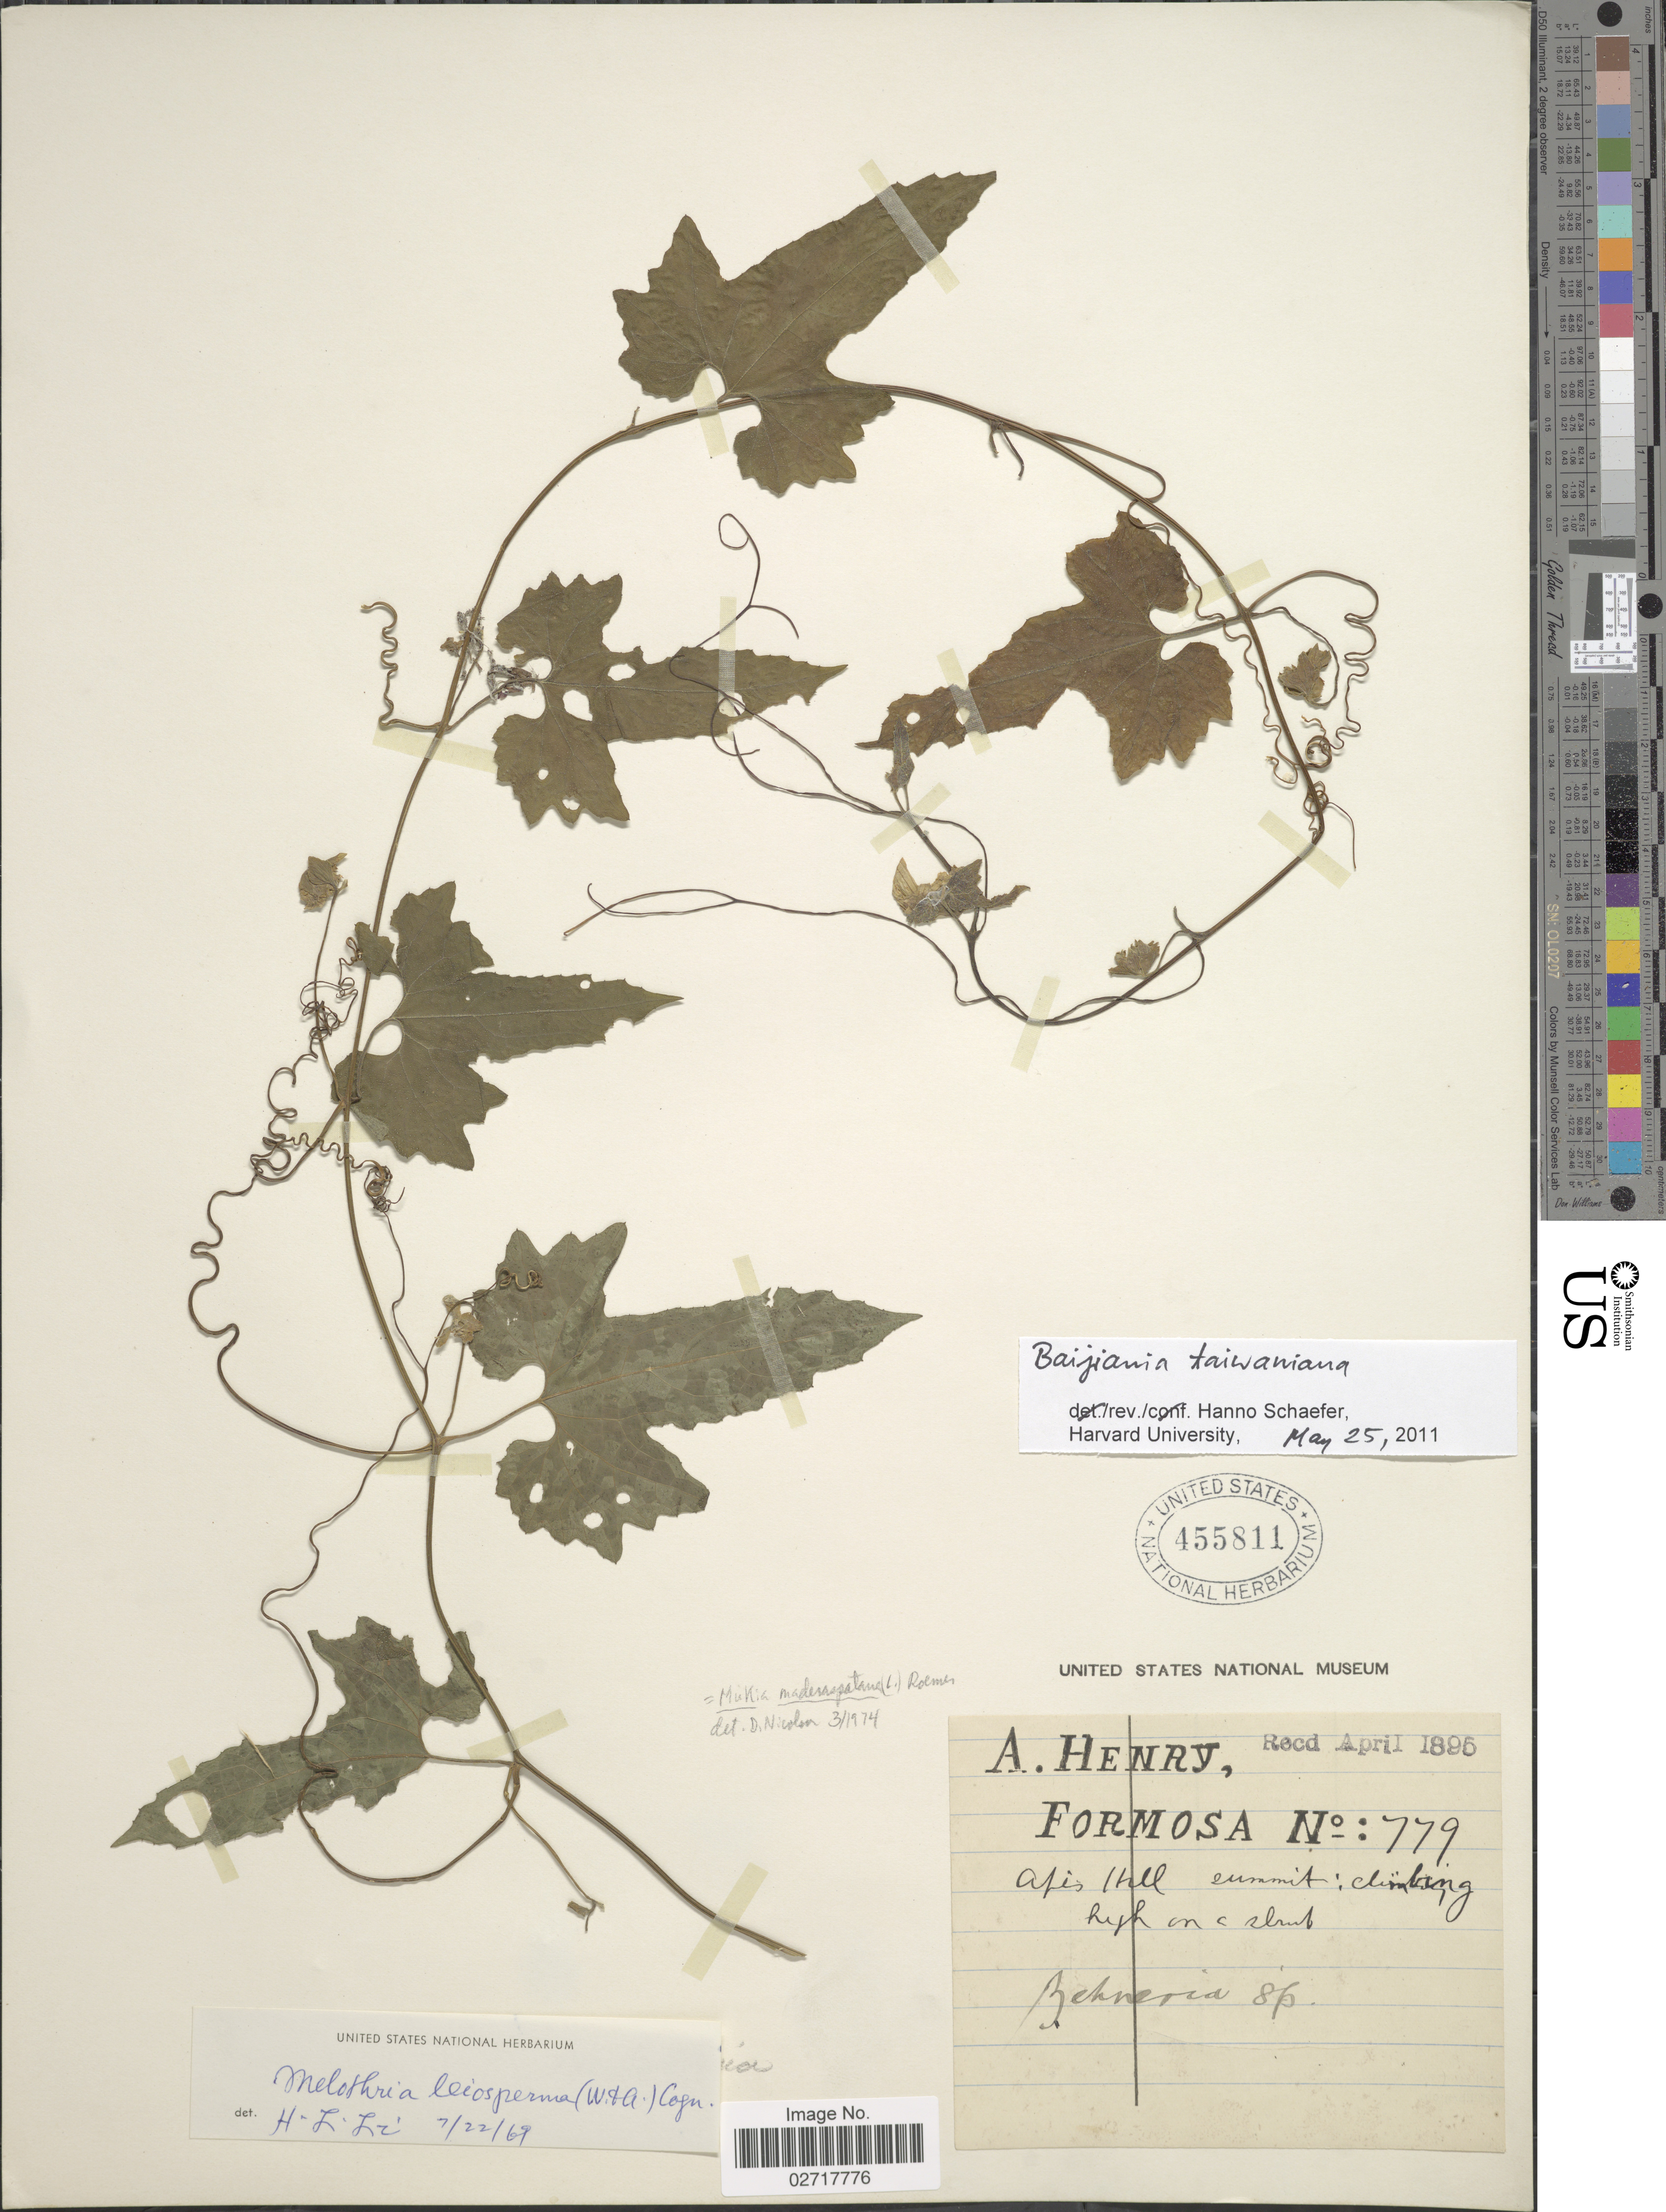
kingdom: Plantae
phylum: Tracheophyta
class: Magnoliopsida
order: Cucurbitales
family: Cucurbitaceae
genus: Baijiania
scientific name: Baijiania taiwaniana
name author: (Hayata) A.M. Lu & Zhi Y. Zhang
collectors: A. Henry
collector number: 779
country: Taiwan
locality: Formosa. Apes Hill summit: climbing high on island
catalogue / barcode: US 455811